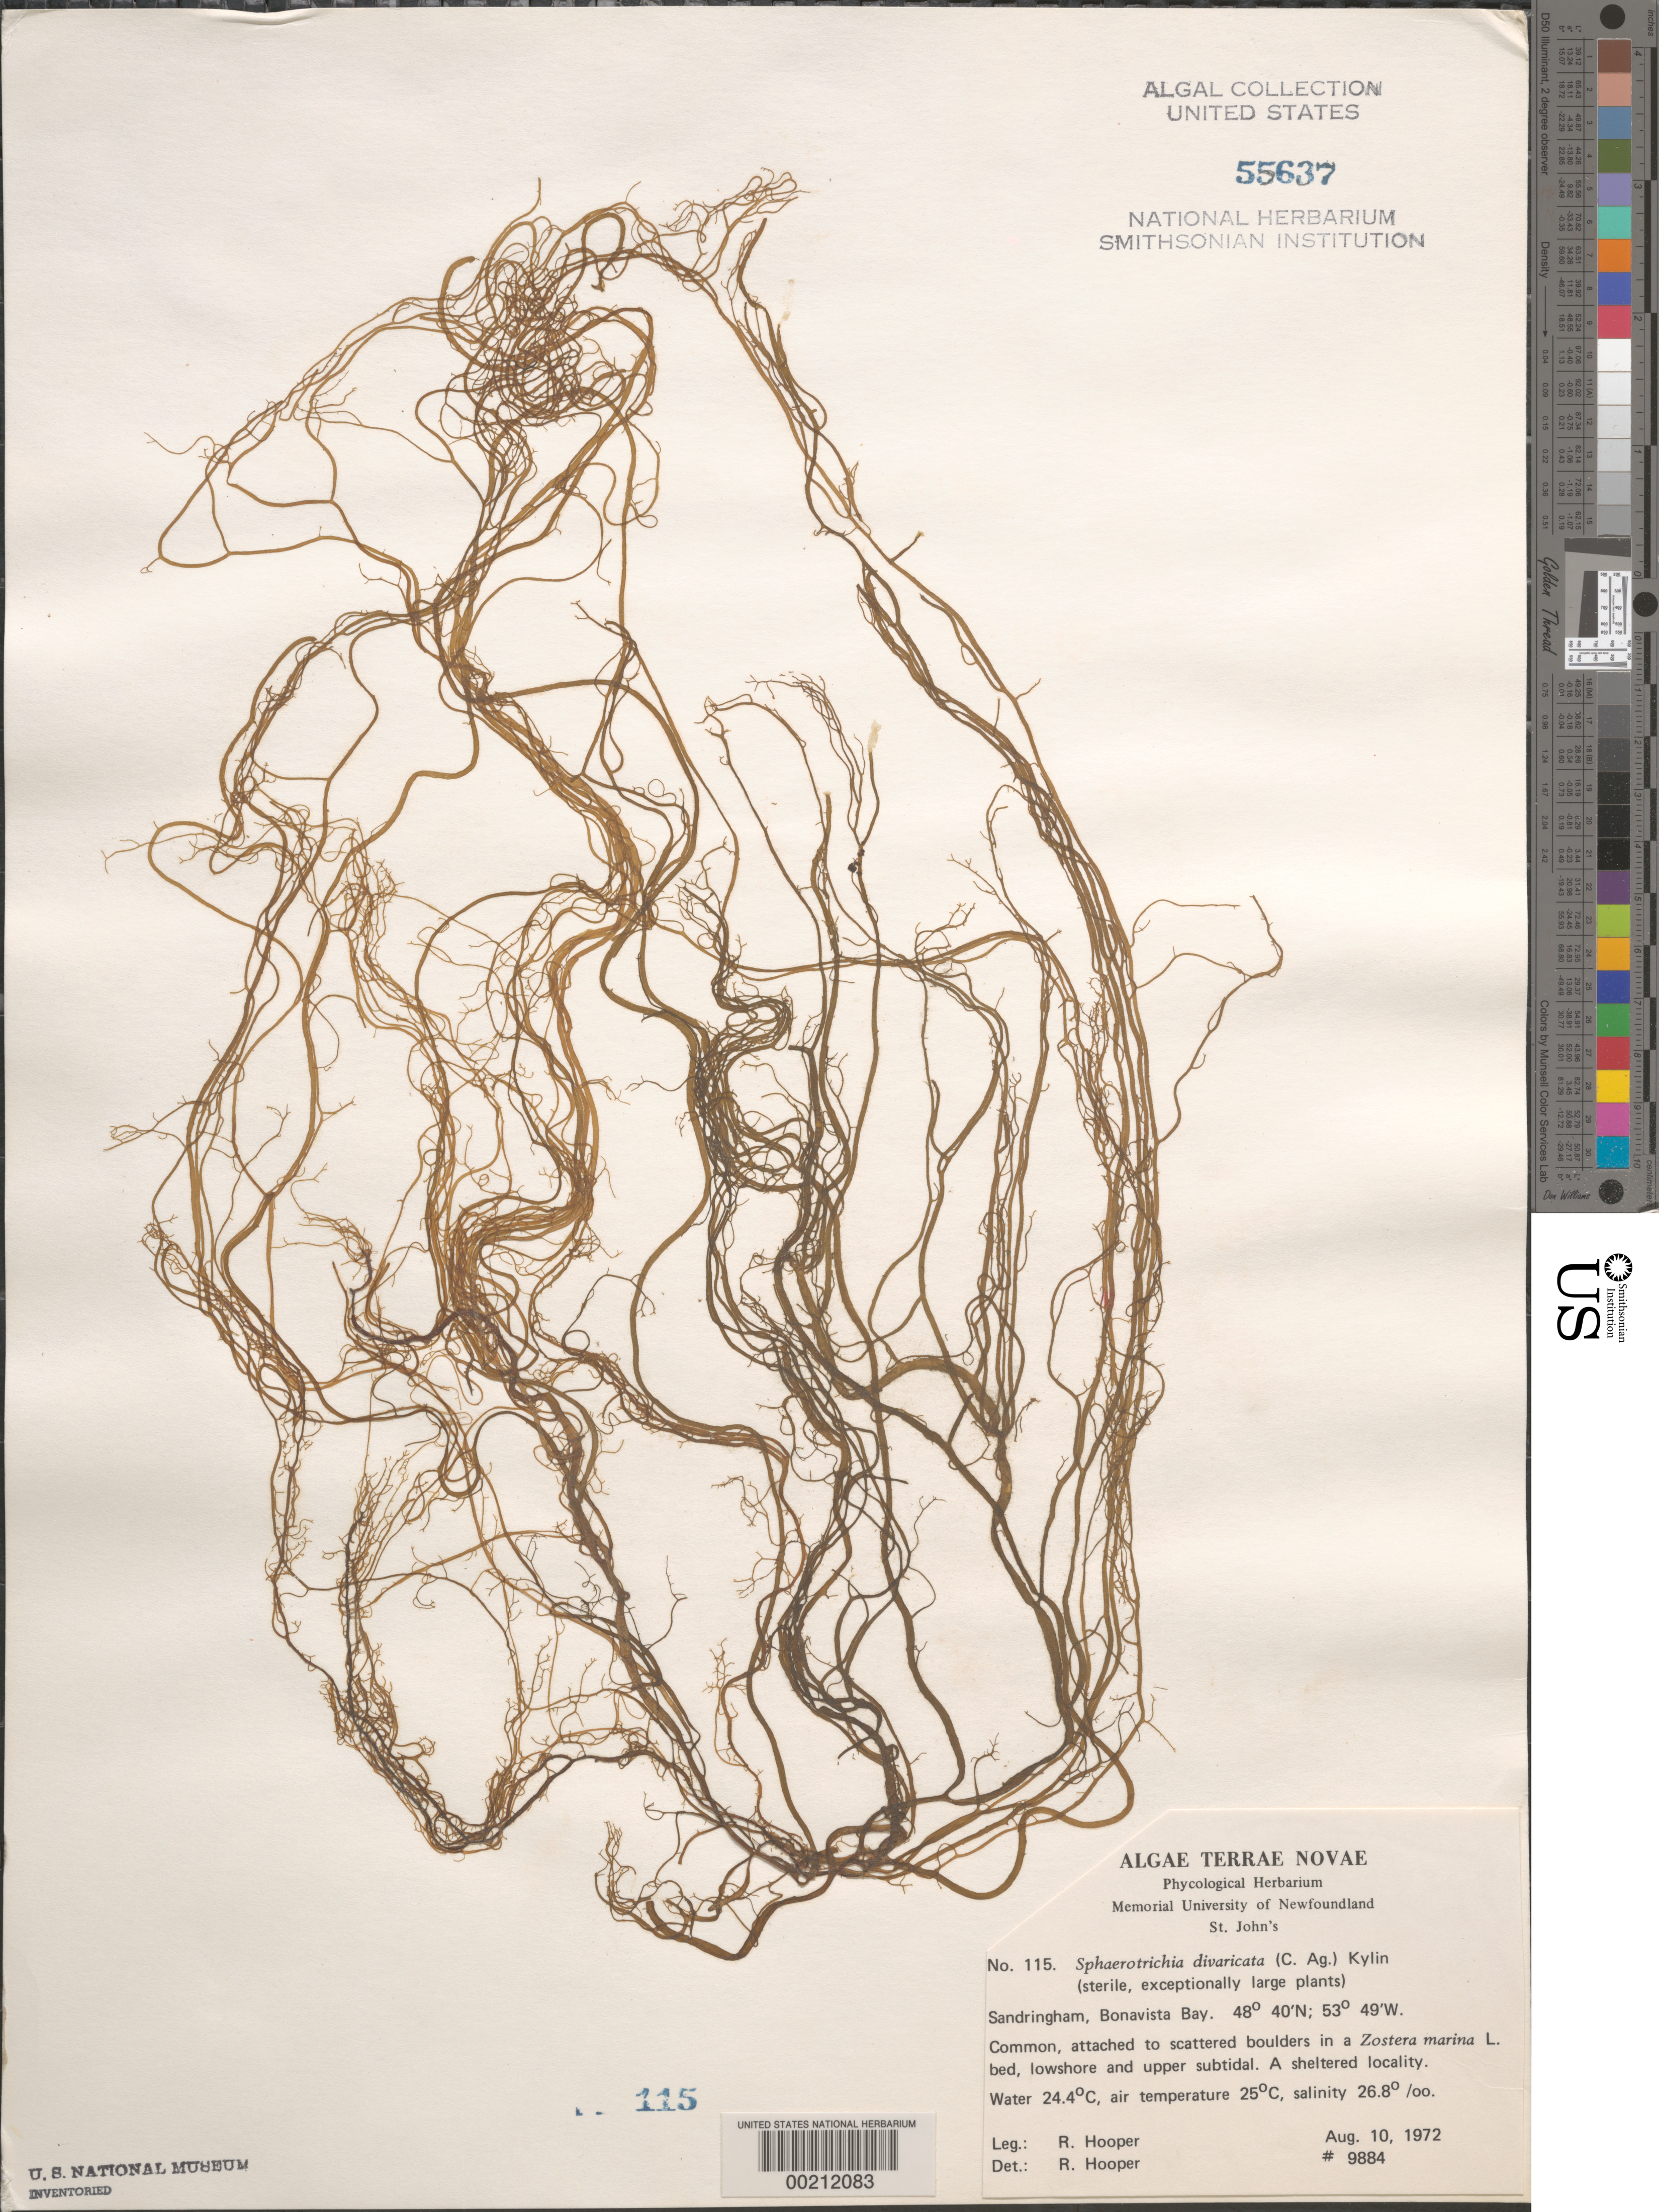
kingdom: Chromista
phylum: Ochrophyta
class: Phaeophyceae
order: Ectocarpales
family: Chordariaceae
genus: Sphaerotrichia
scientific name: Sphaerotrichia divaricata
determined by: Hooper, R. G.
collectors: R. G. Hooper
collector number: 9884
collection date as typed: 10 Aug 1972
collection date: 1972-08-10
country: Canada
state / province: Newfoundland and Labrador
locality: Sandringham, Bonavista Bay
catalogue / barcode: US 55637